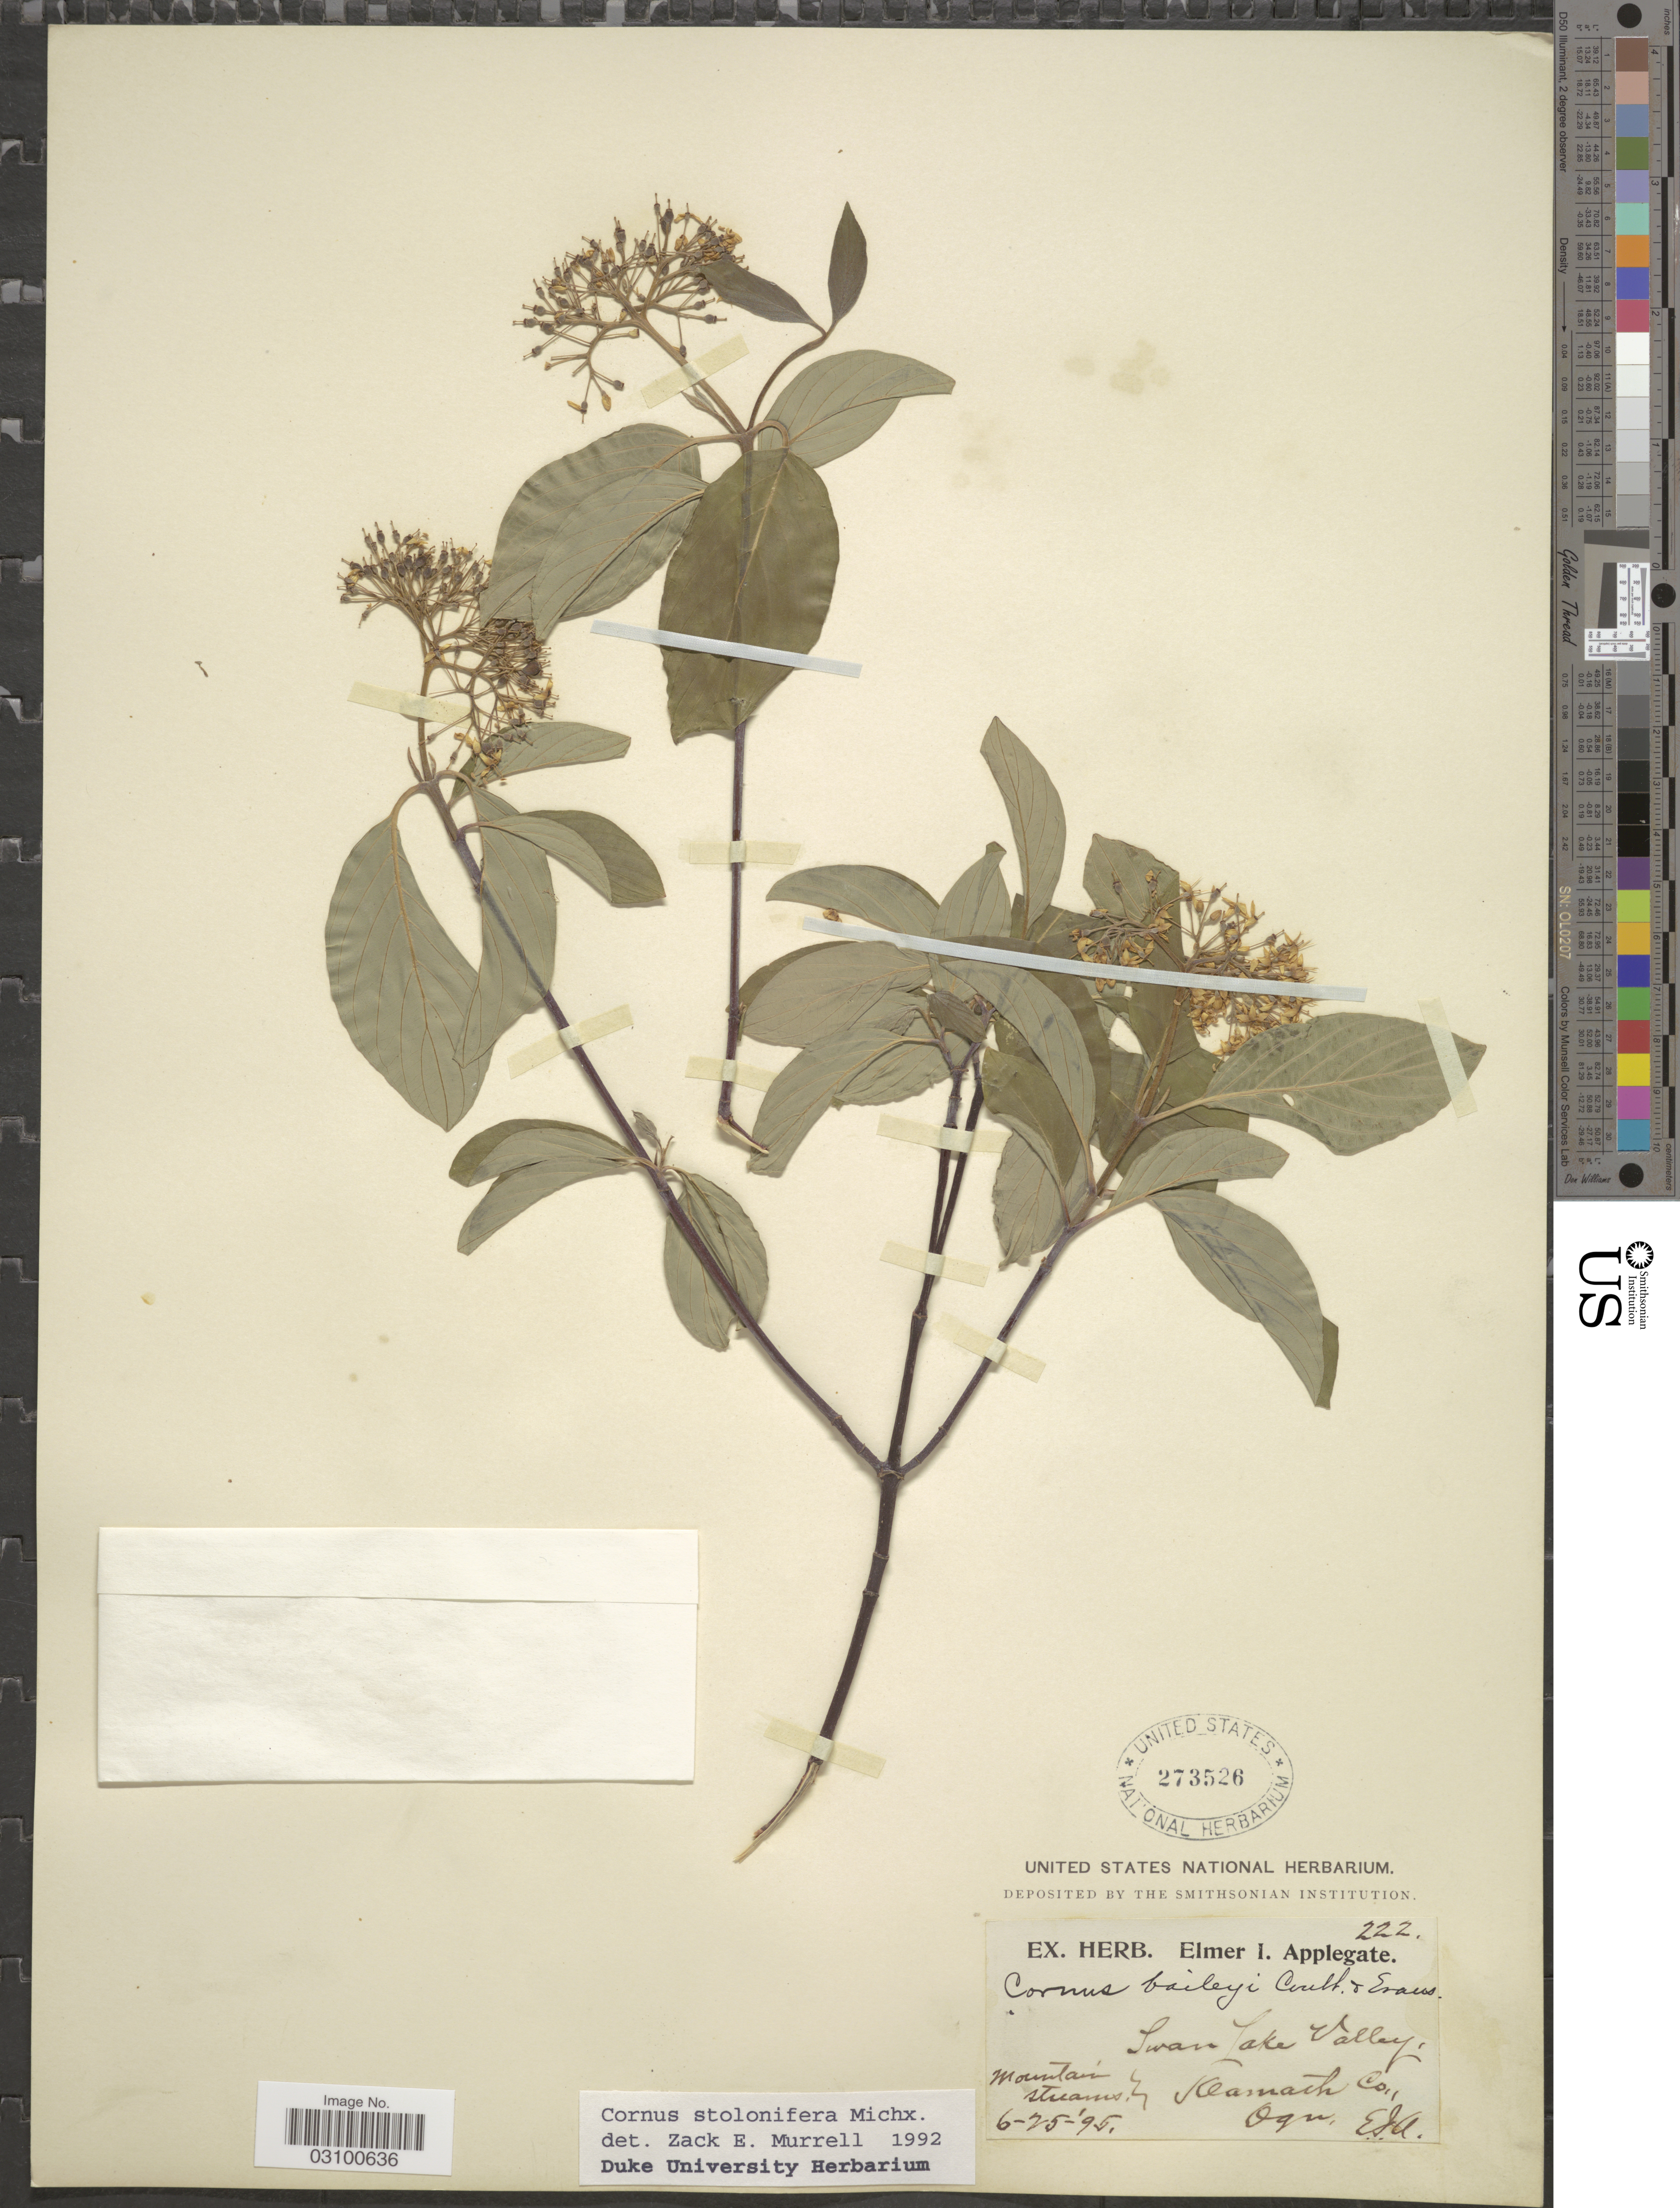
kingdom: Plantae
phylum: Tracheophyta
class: Magnoliopsida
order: Cornales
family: Cornaceae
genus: Cornus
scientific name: Cornus sericea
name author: L.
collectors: E. I. Applegate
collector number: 222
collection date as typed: Transcribed d/m/y: 25/6/95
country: United States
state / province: Oregon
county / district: Klamath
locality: Swan Lake Valley, Klamath Co., Ogn.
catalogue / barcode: US 273526